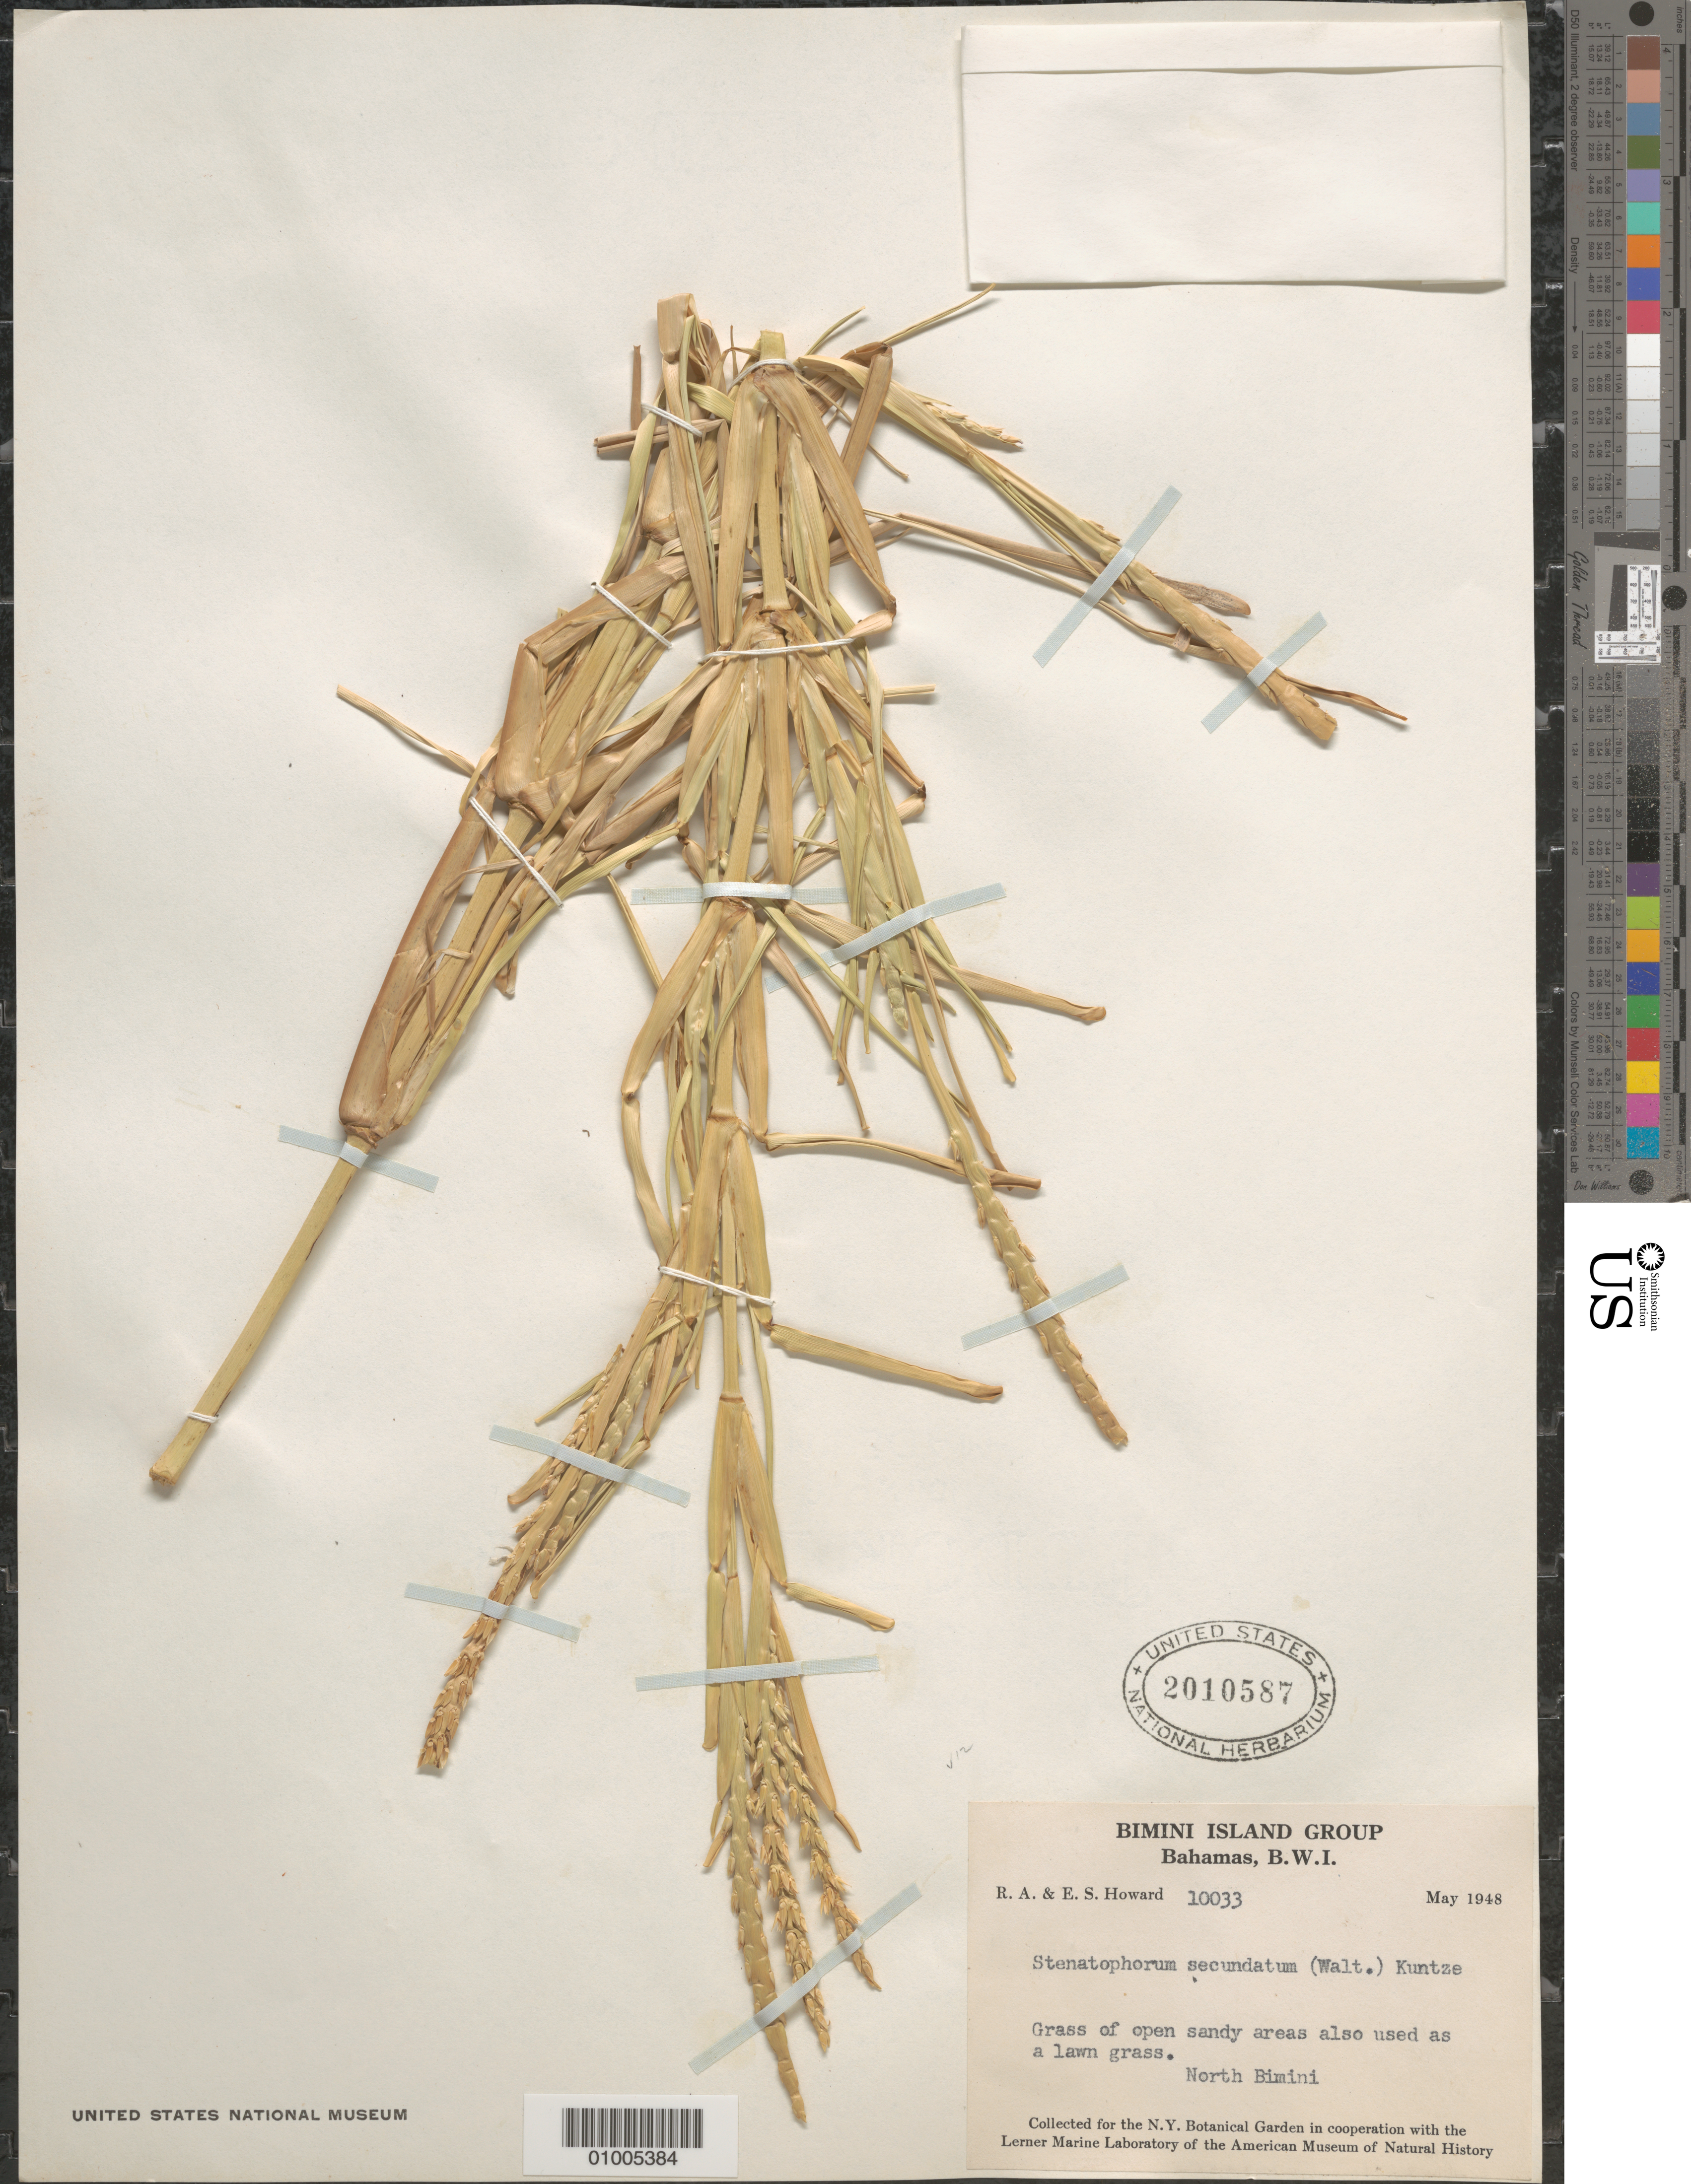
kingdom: Plantae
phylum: Tracheophyta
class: Liliopsida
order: Poales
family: Poaceae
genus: Stenotaphrum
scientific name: Stenotaphrum secundatum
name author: (Walter) Kuntze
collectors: R. A. Howard & E. S. Howard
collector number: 10033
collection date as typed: May 1948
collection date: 1948-05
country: Bahamas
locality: Grass of open sandy areas also used as a lawn grass. North Bimini.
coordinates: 0 N, 0 E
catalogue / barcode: US 2010587